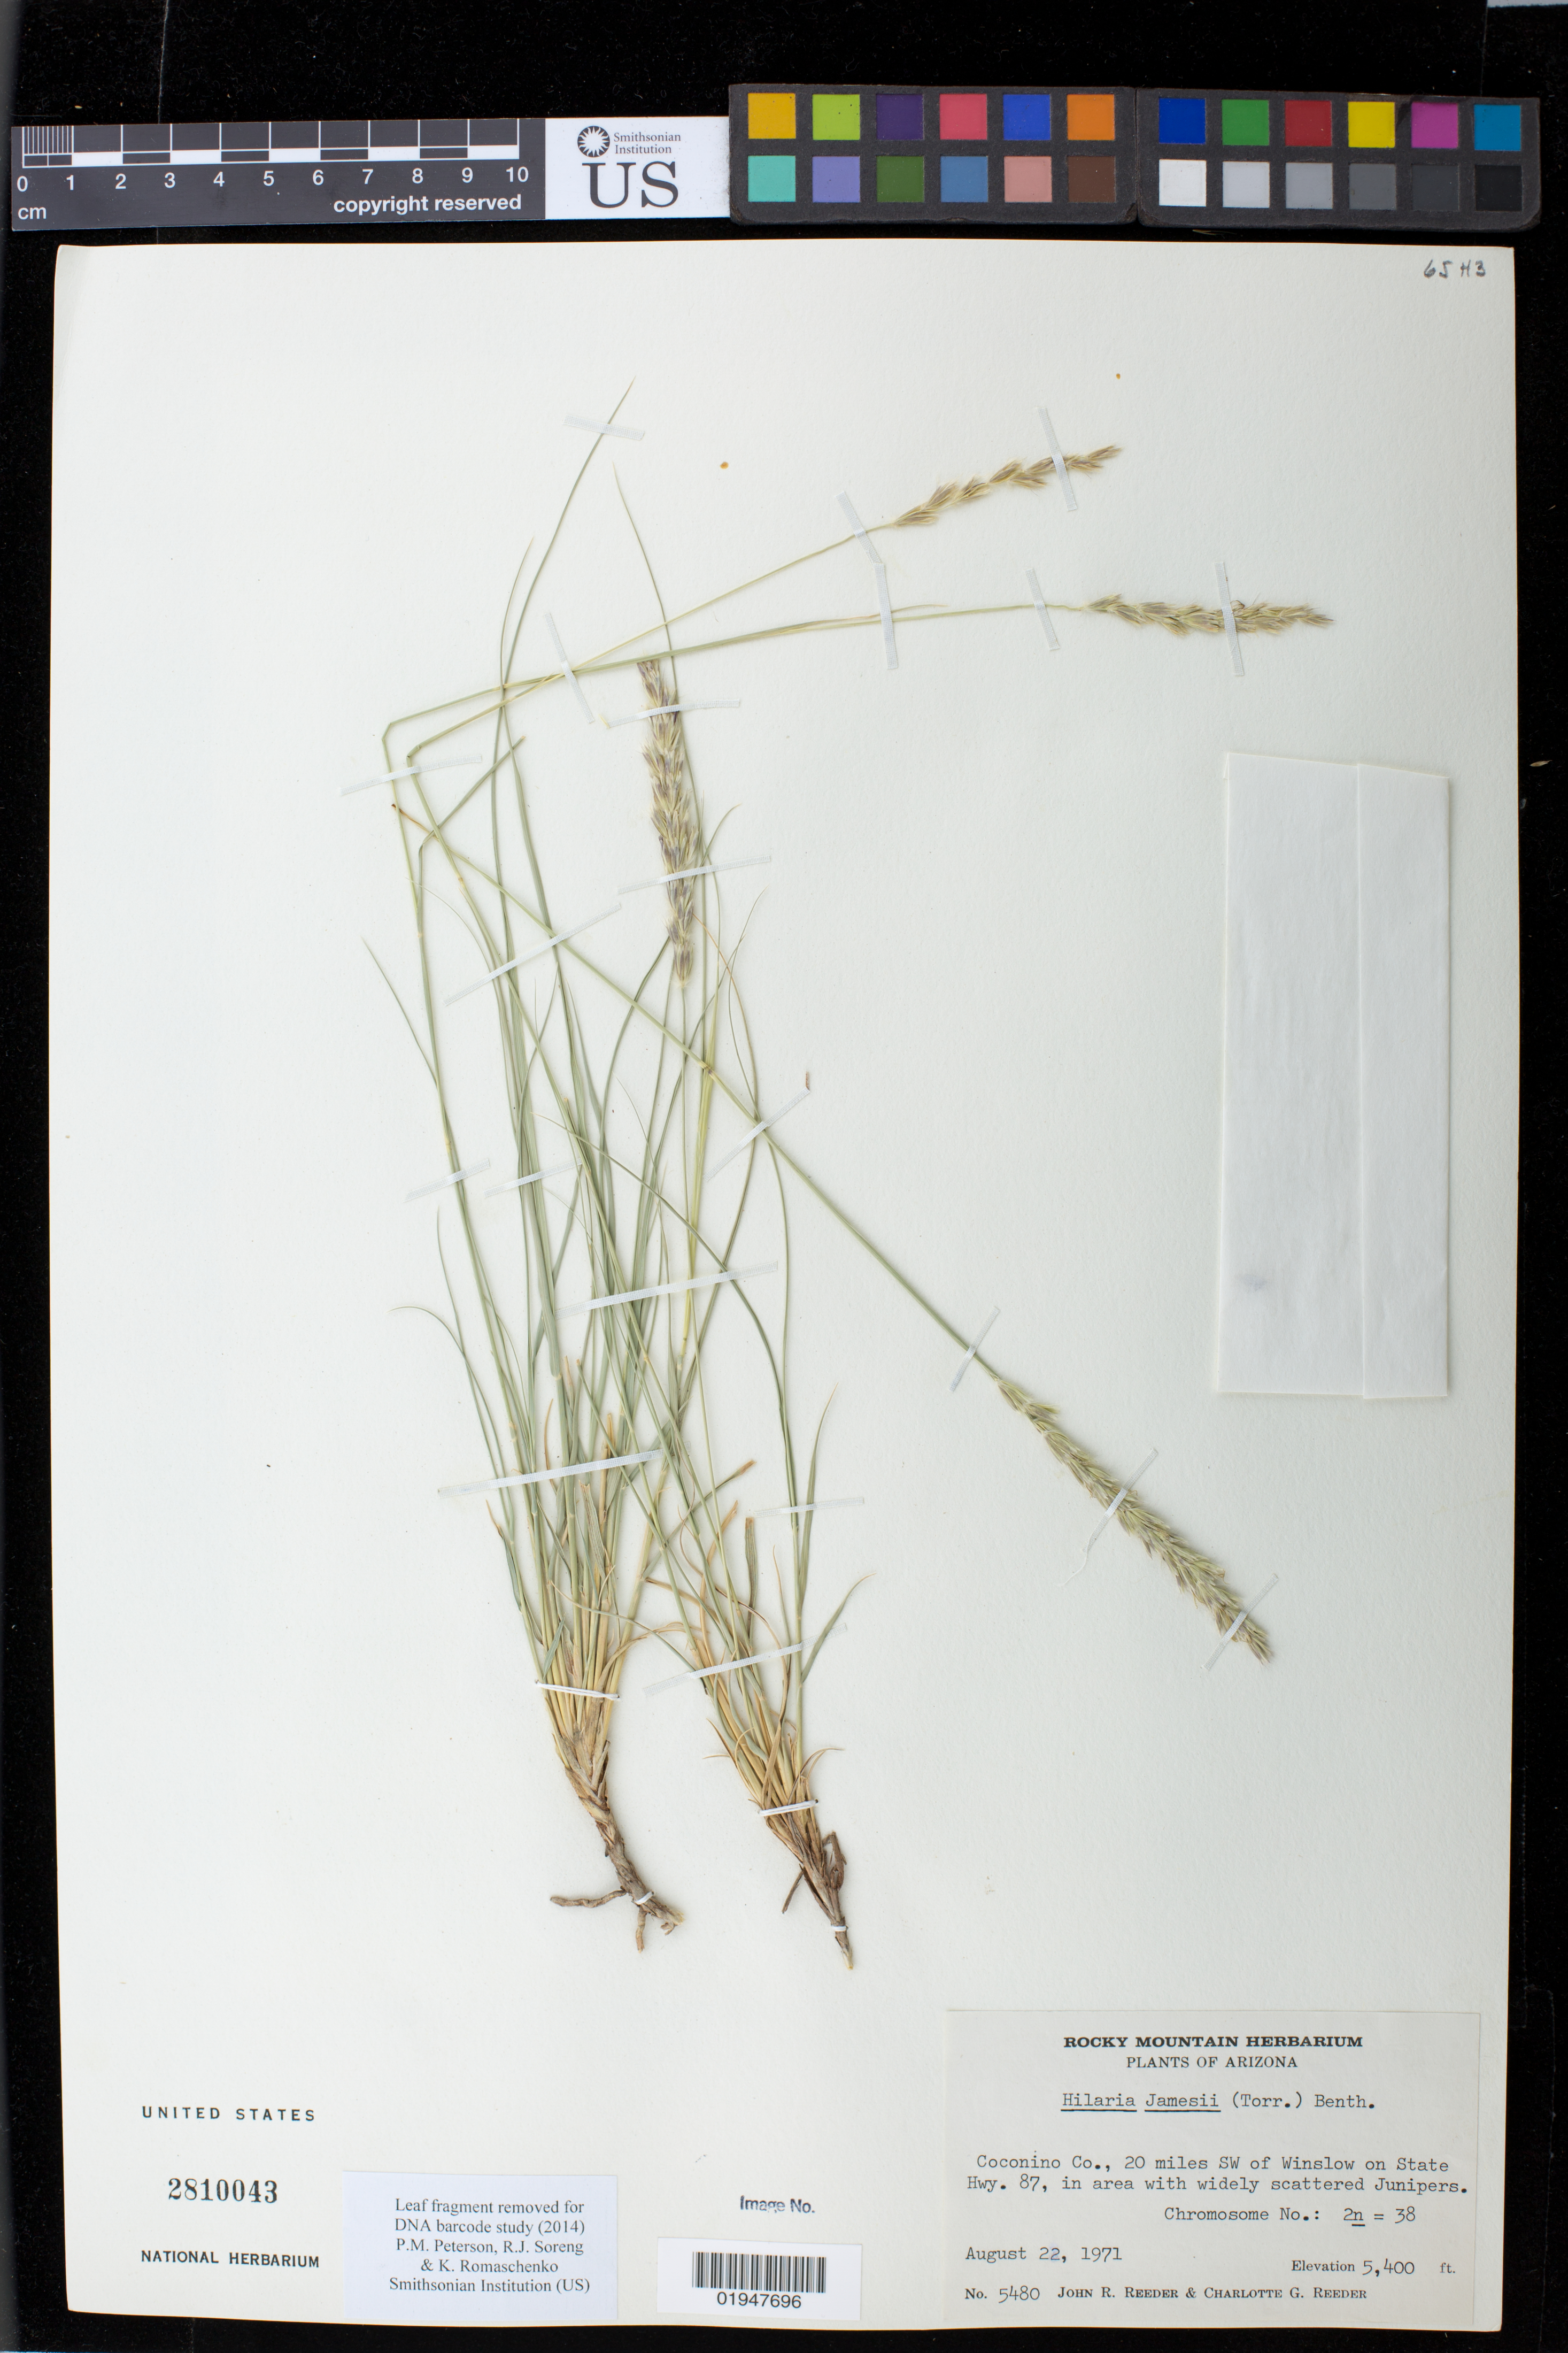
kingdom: Plantae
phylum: Tracheophyta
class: Liliopsida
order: Poales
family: Poaceae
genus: Hilaria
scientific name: Hilaria jamesii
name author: (Torr.) Benth.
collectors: C. G. Reeder & J. R. Reeder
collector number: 5480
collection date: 1971-08-22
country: United States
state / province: Arizona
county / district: Coconino County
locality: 20 miles SW of Winslow on State Hwy. 87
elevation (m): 1646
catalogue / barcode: US 2810043